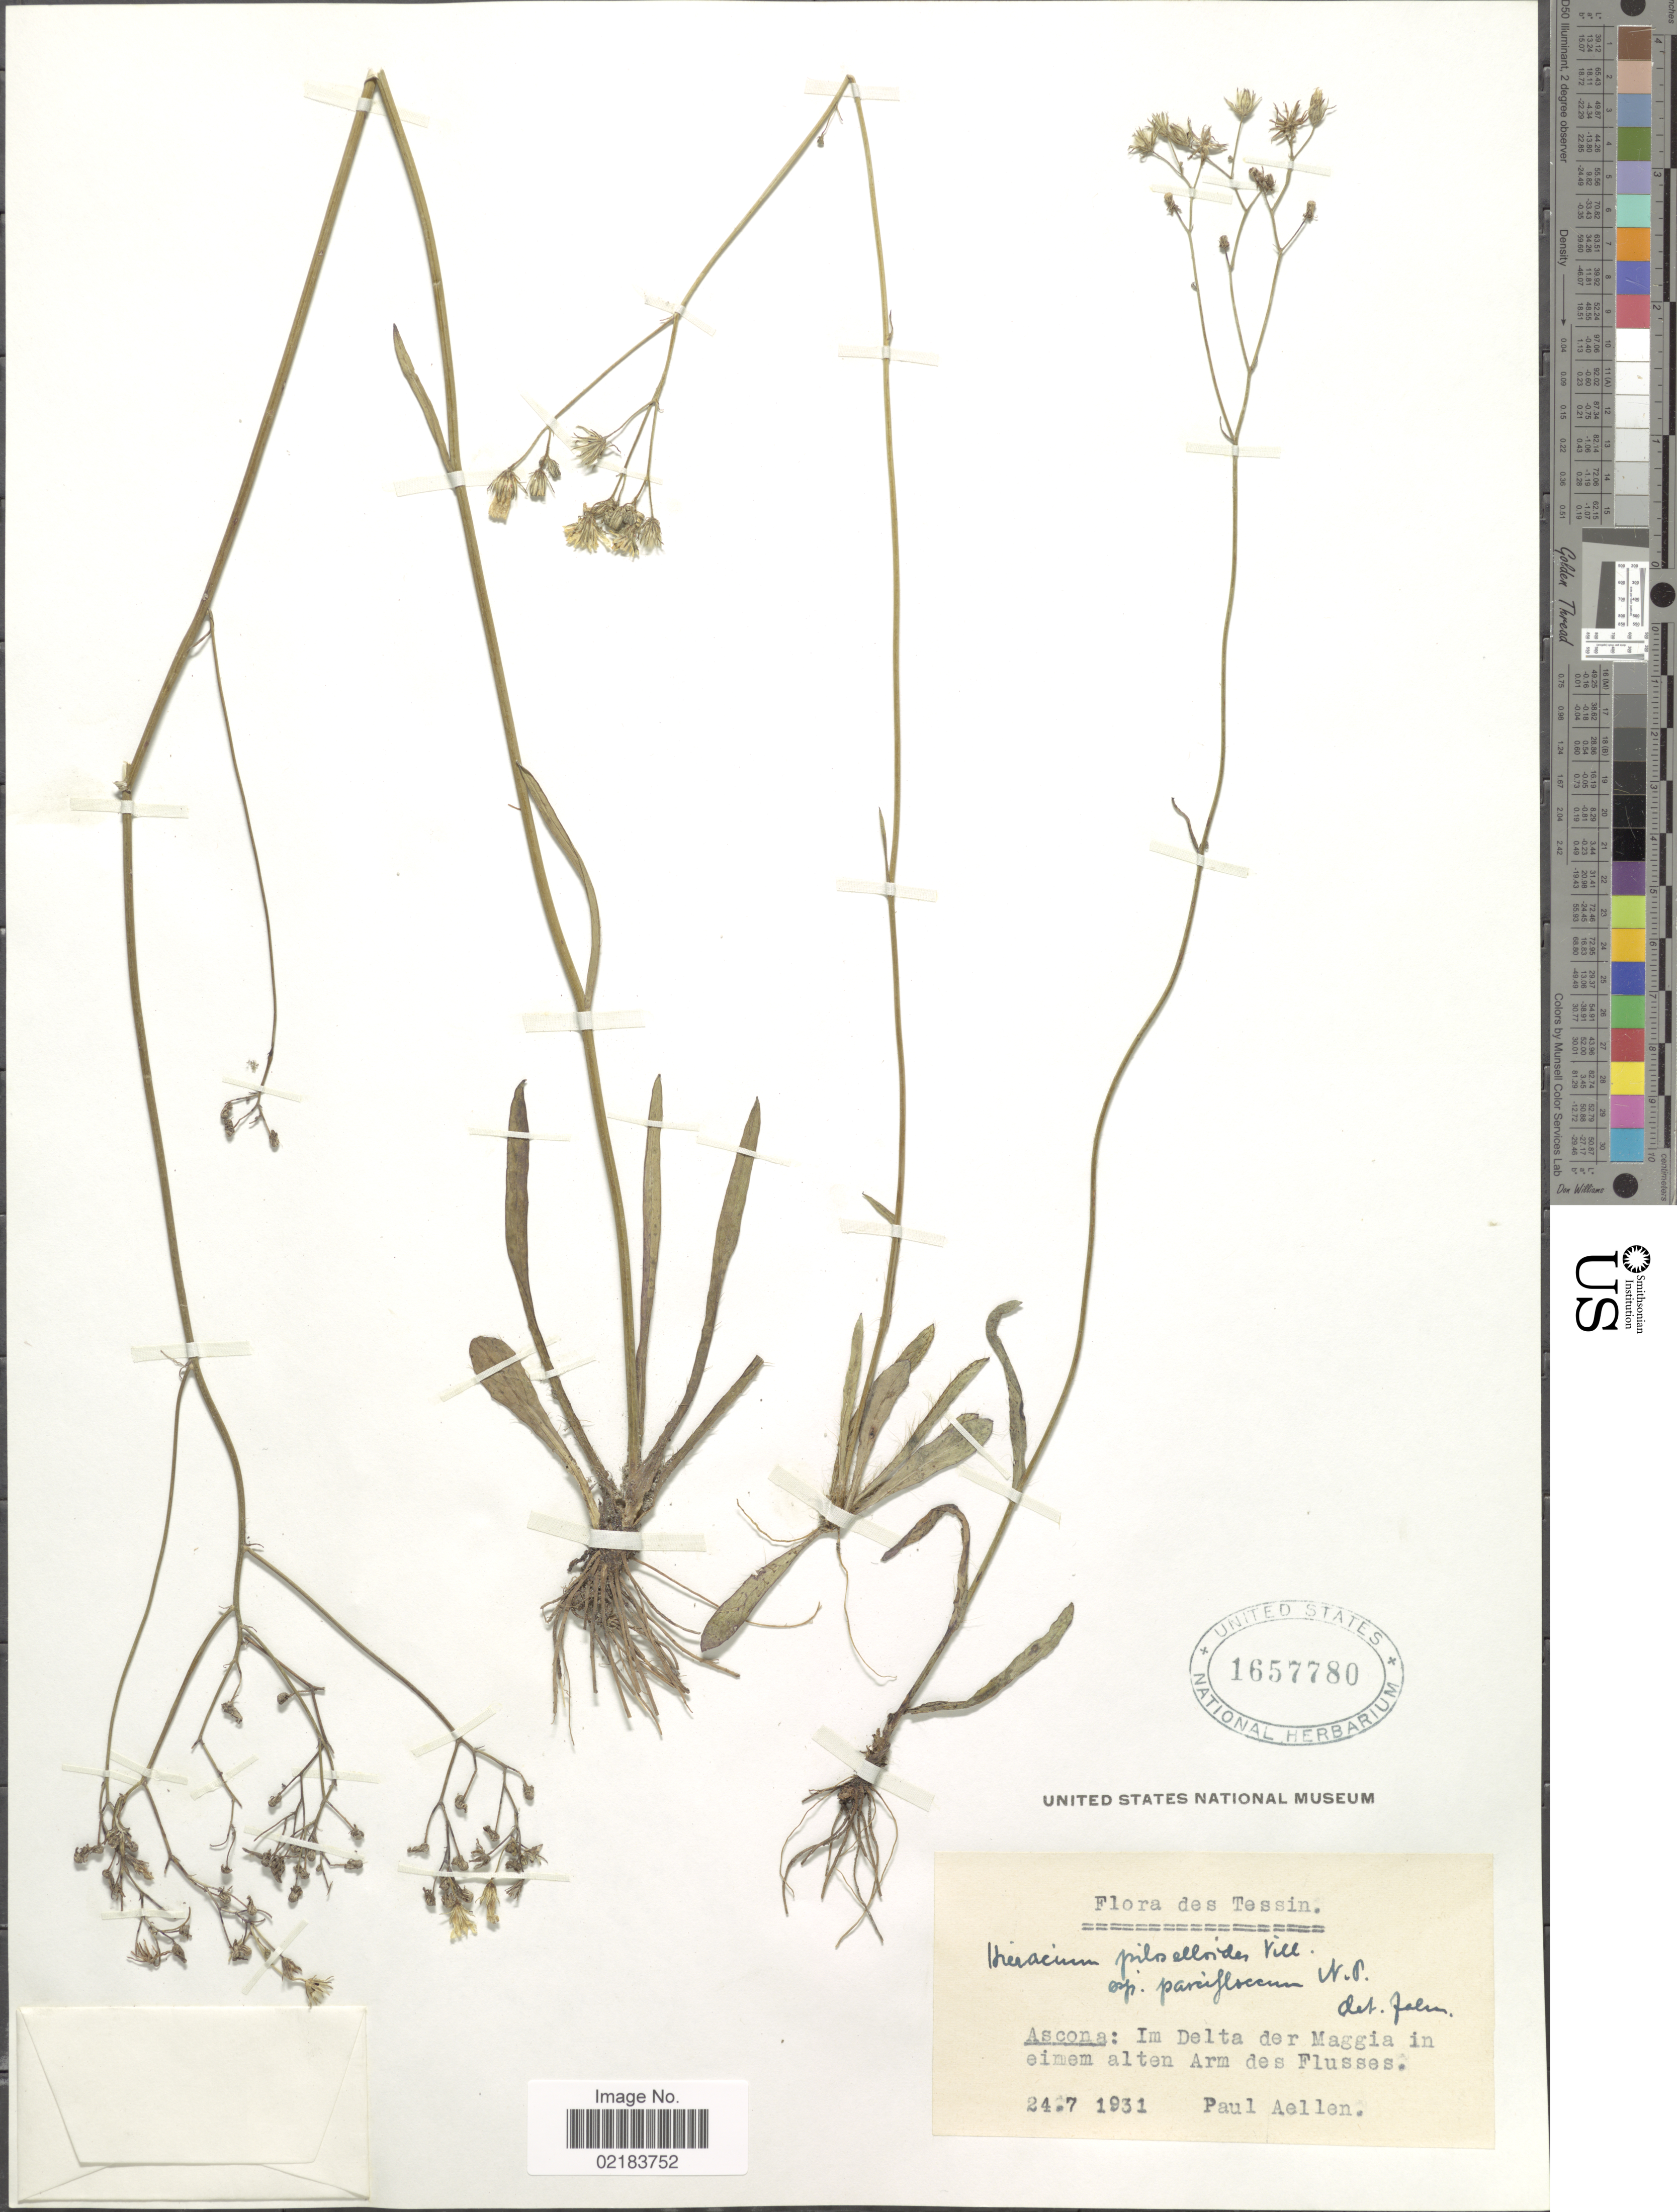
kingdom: Plantae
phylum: Tracheophyta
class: Magnoliopsida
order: Asterales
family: Asteraceae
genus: Pilosella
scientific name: Pilosella piloselloides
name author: (Vill.) Soják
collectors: P. Aellen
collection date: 1931-07-24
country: Switzerland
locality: Tessin. Ascona: Im Delta der Maggia in einem alten Arm des Flusses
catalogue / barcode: US 1657780